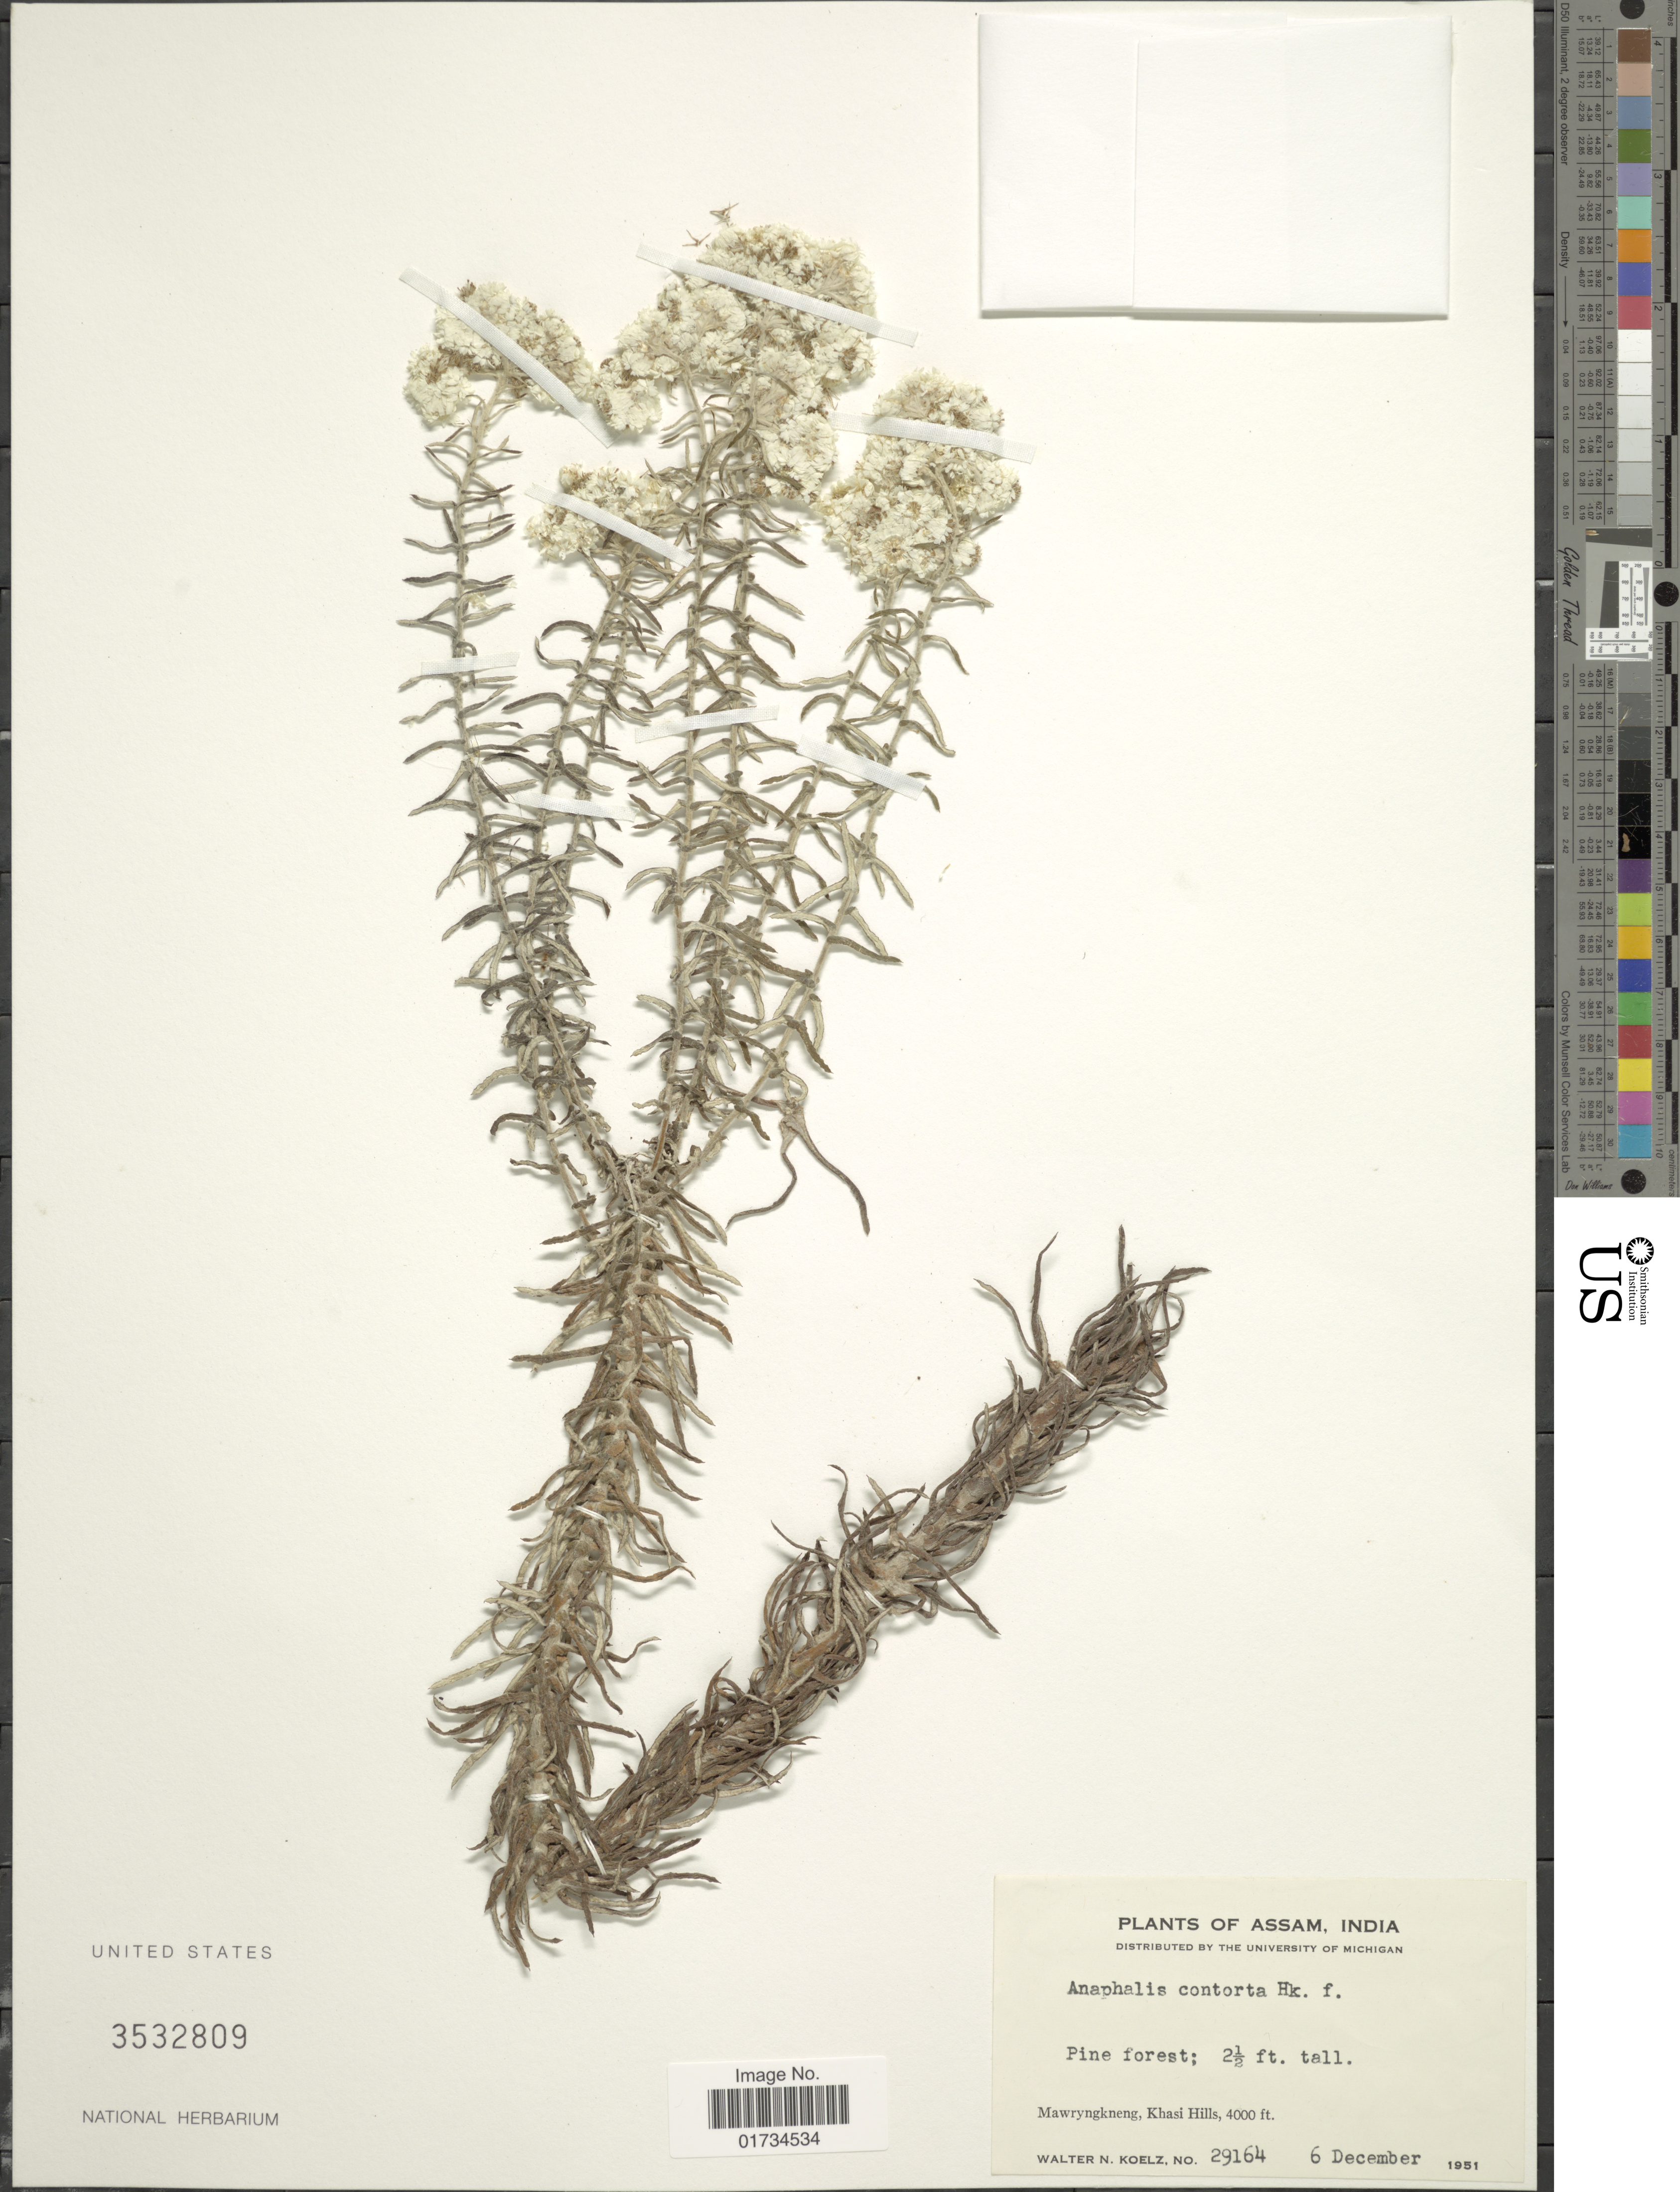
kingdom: Plantae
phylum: Tracheophyta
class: Magnoliopsida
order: Asterales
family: Asteraceae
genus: Anaphalis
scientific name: Anaphalis contorta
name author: (D. Don) Hook. f.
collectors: W. N. Koelz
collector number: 29164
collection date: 1951-12-06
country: India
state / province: Meghalaya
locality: Assam, India. Mawryngkneng, Khasi Hills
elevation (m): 1219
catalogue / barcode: US 3532809